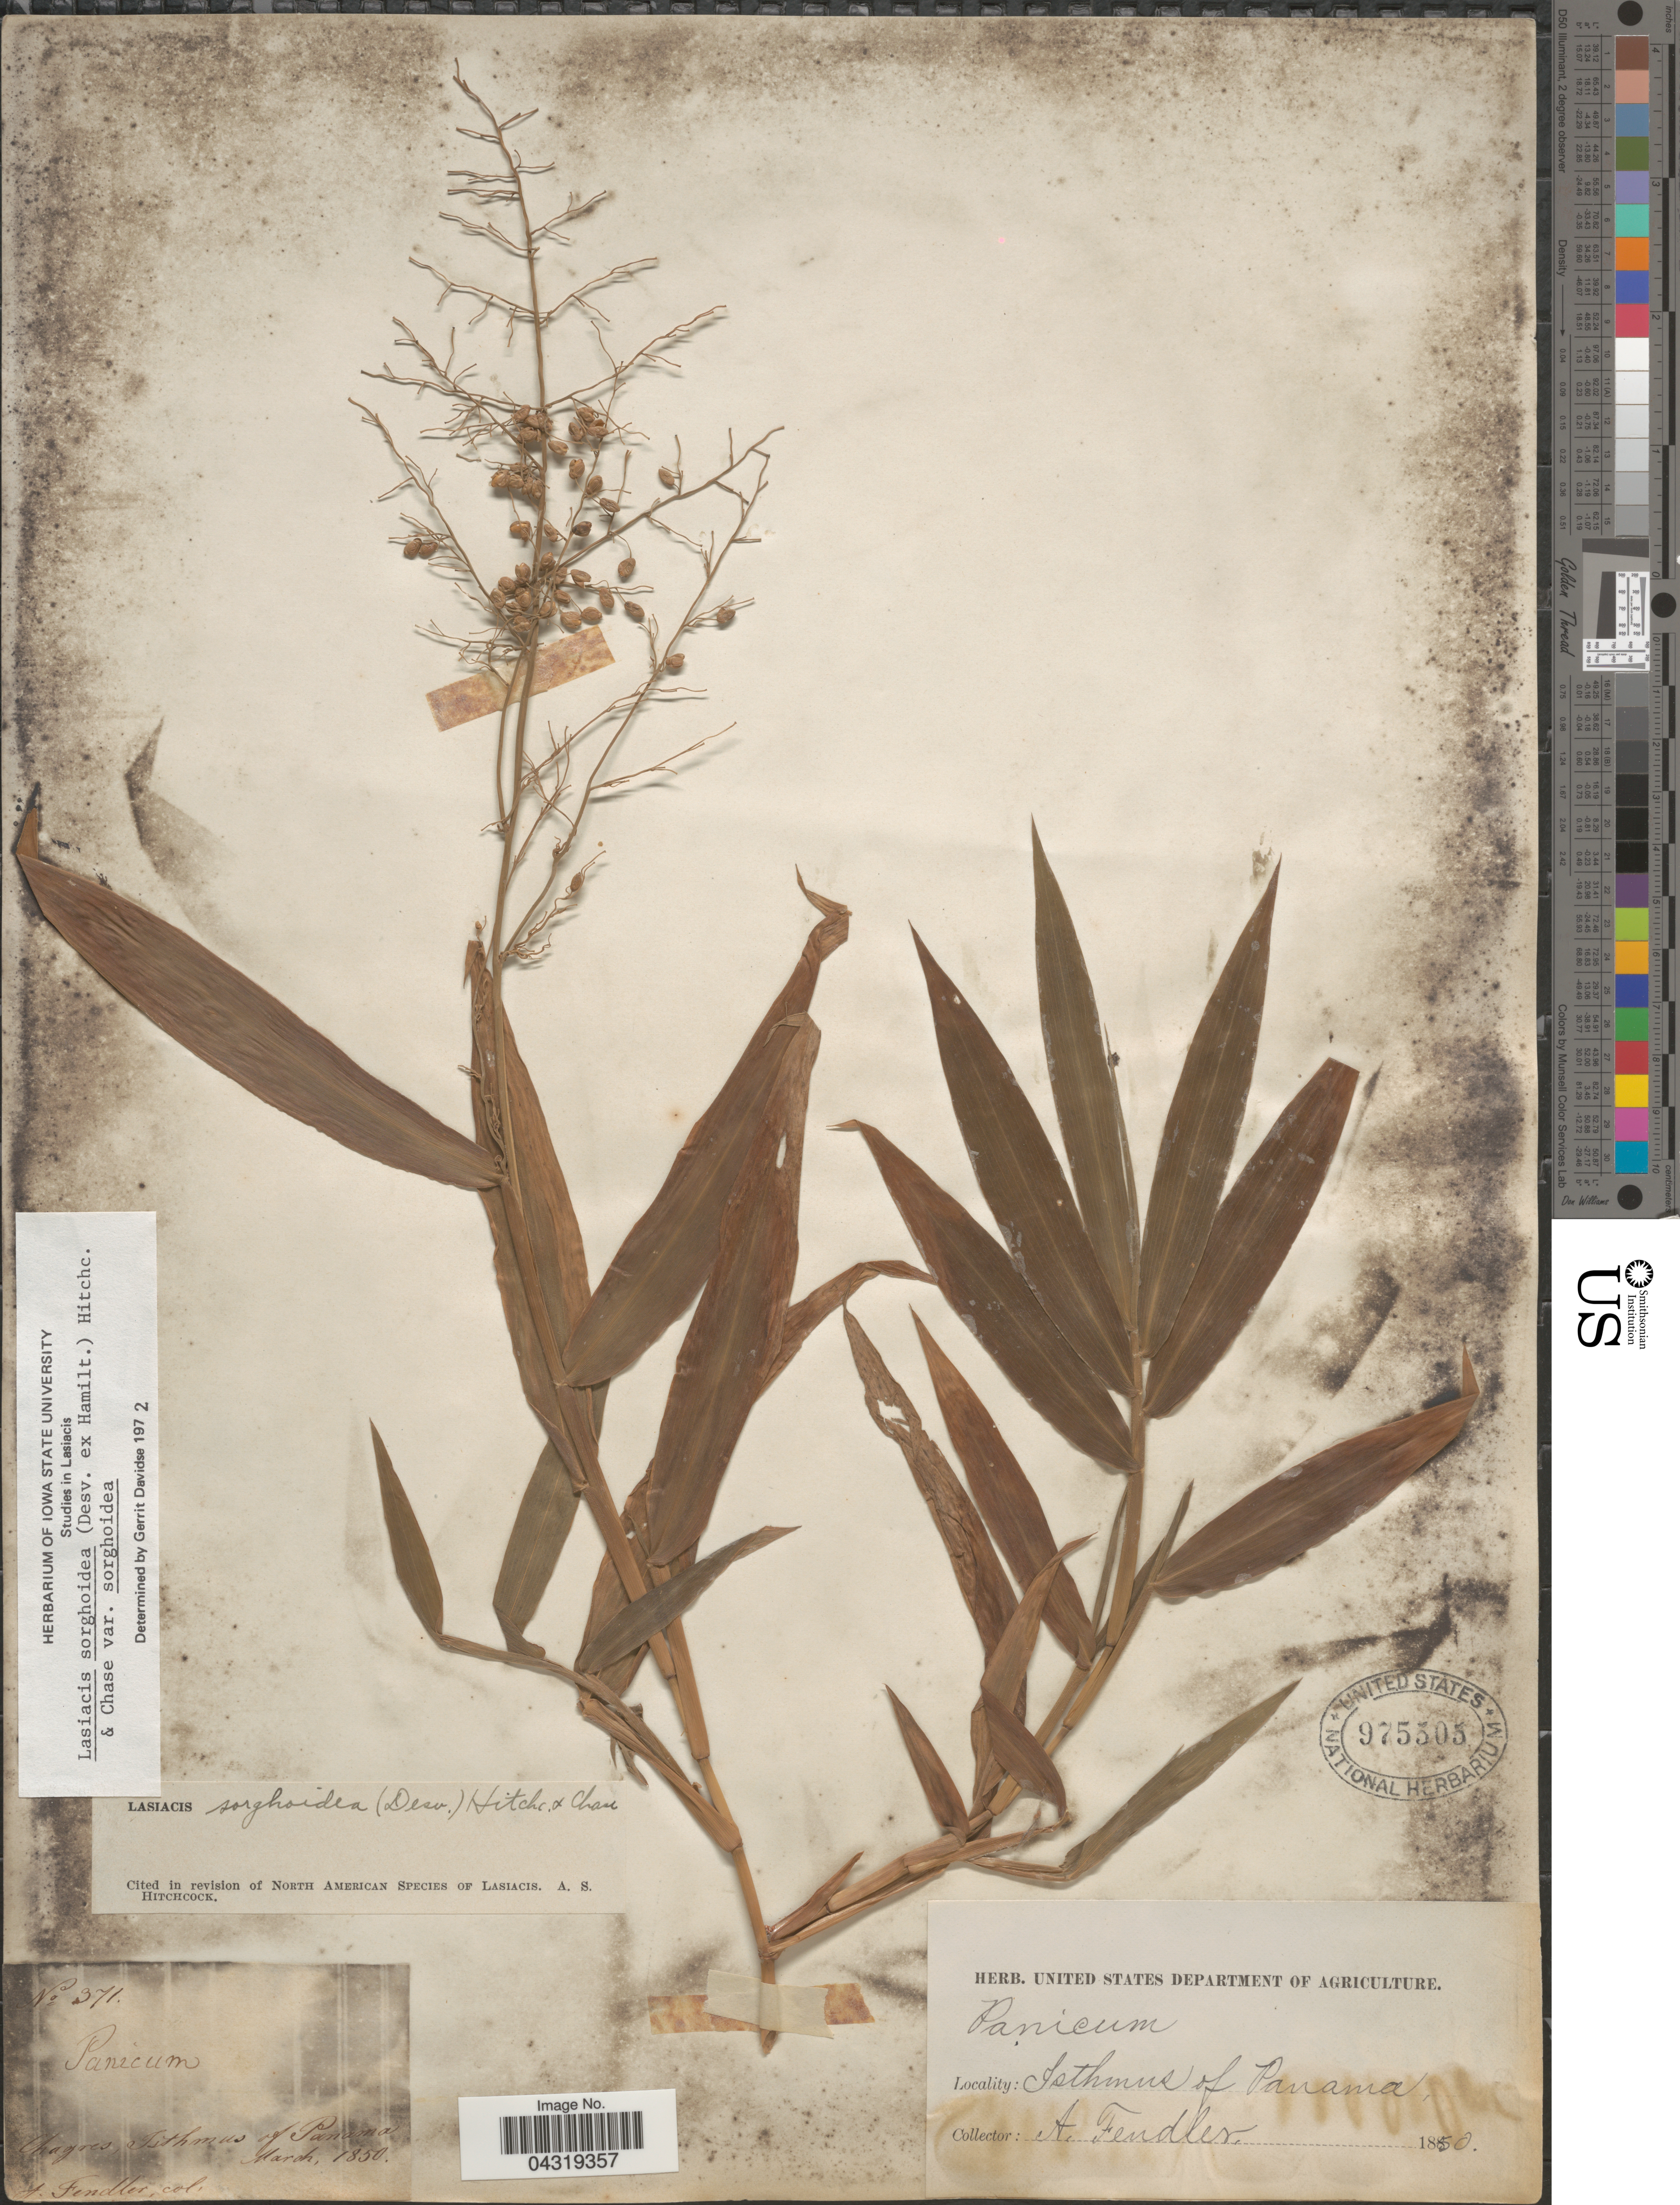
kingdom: Plantae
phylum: Tracheophyta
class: Liliopsida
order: Poales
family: Poaceae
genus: Lasiacis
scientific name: Lasiacis sorghoidea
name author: (Desv. ex Ham.) Hitchc. & Chase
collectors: A. Fendler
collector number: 371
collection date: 1850-03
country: Panama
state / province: Panamá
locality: Chagres Isthmus of Panama.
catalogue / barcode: US 975505